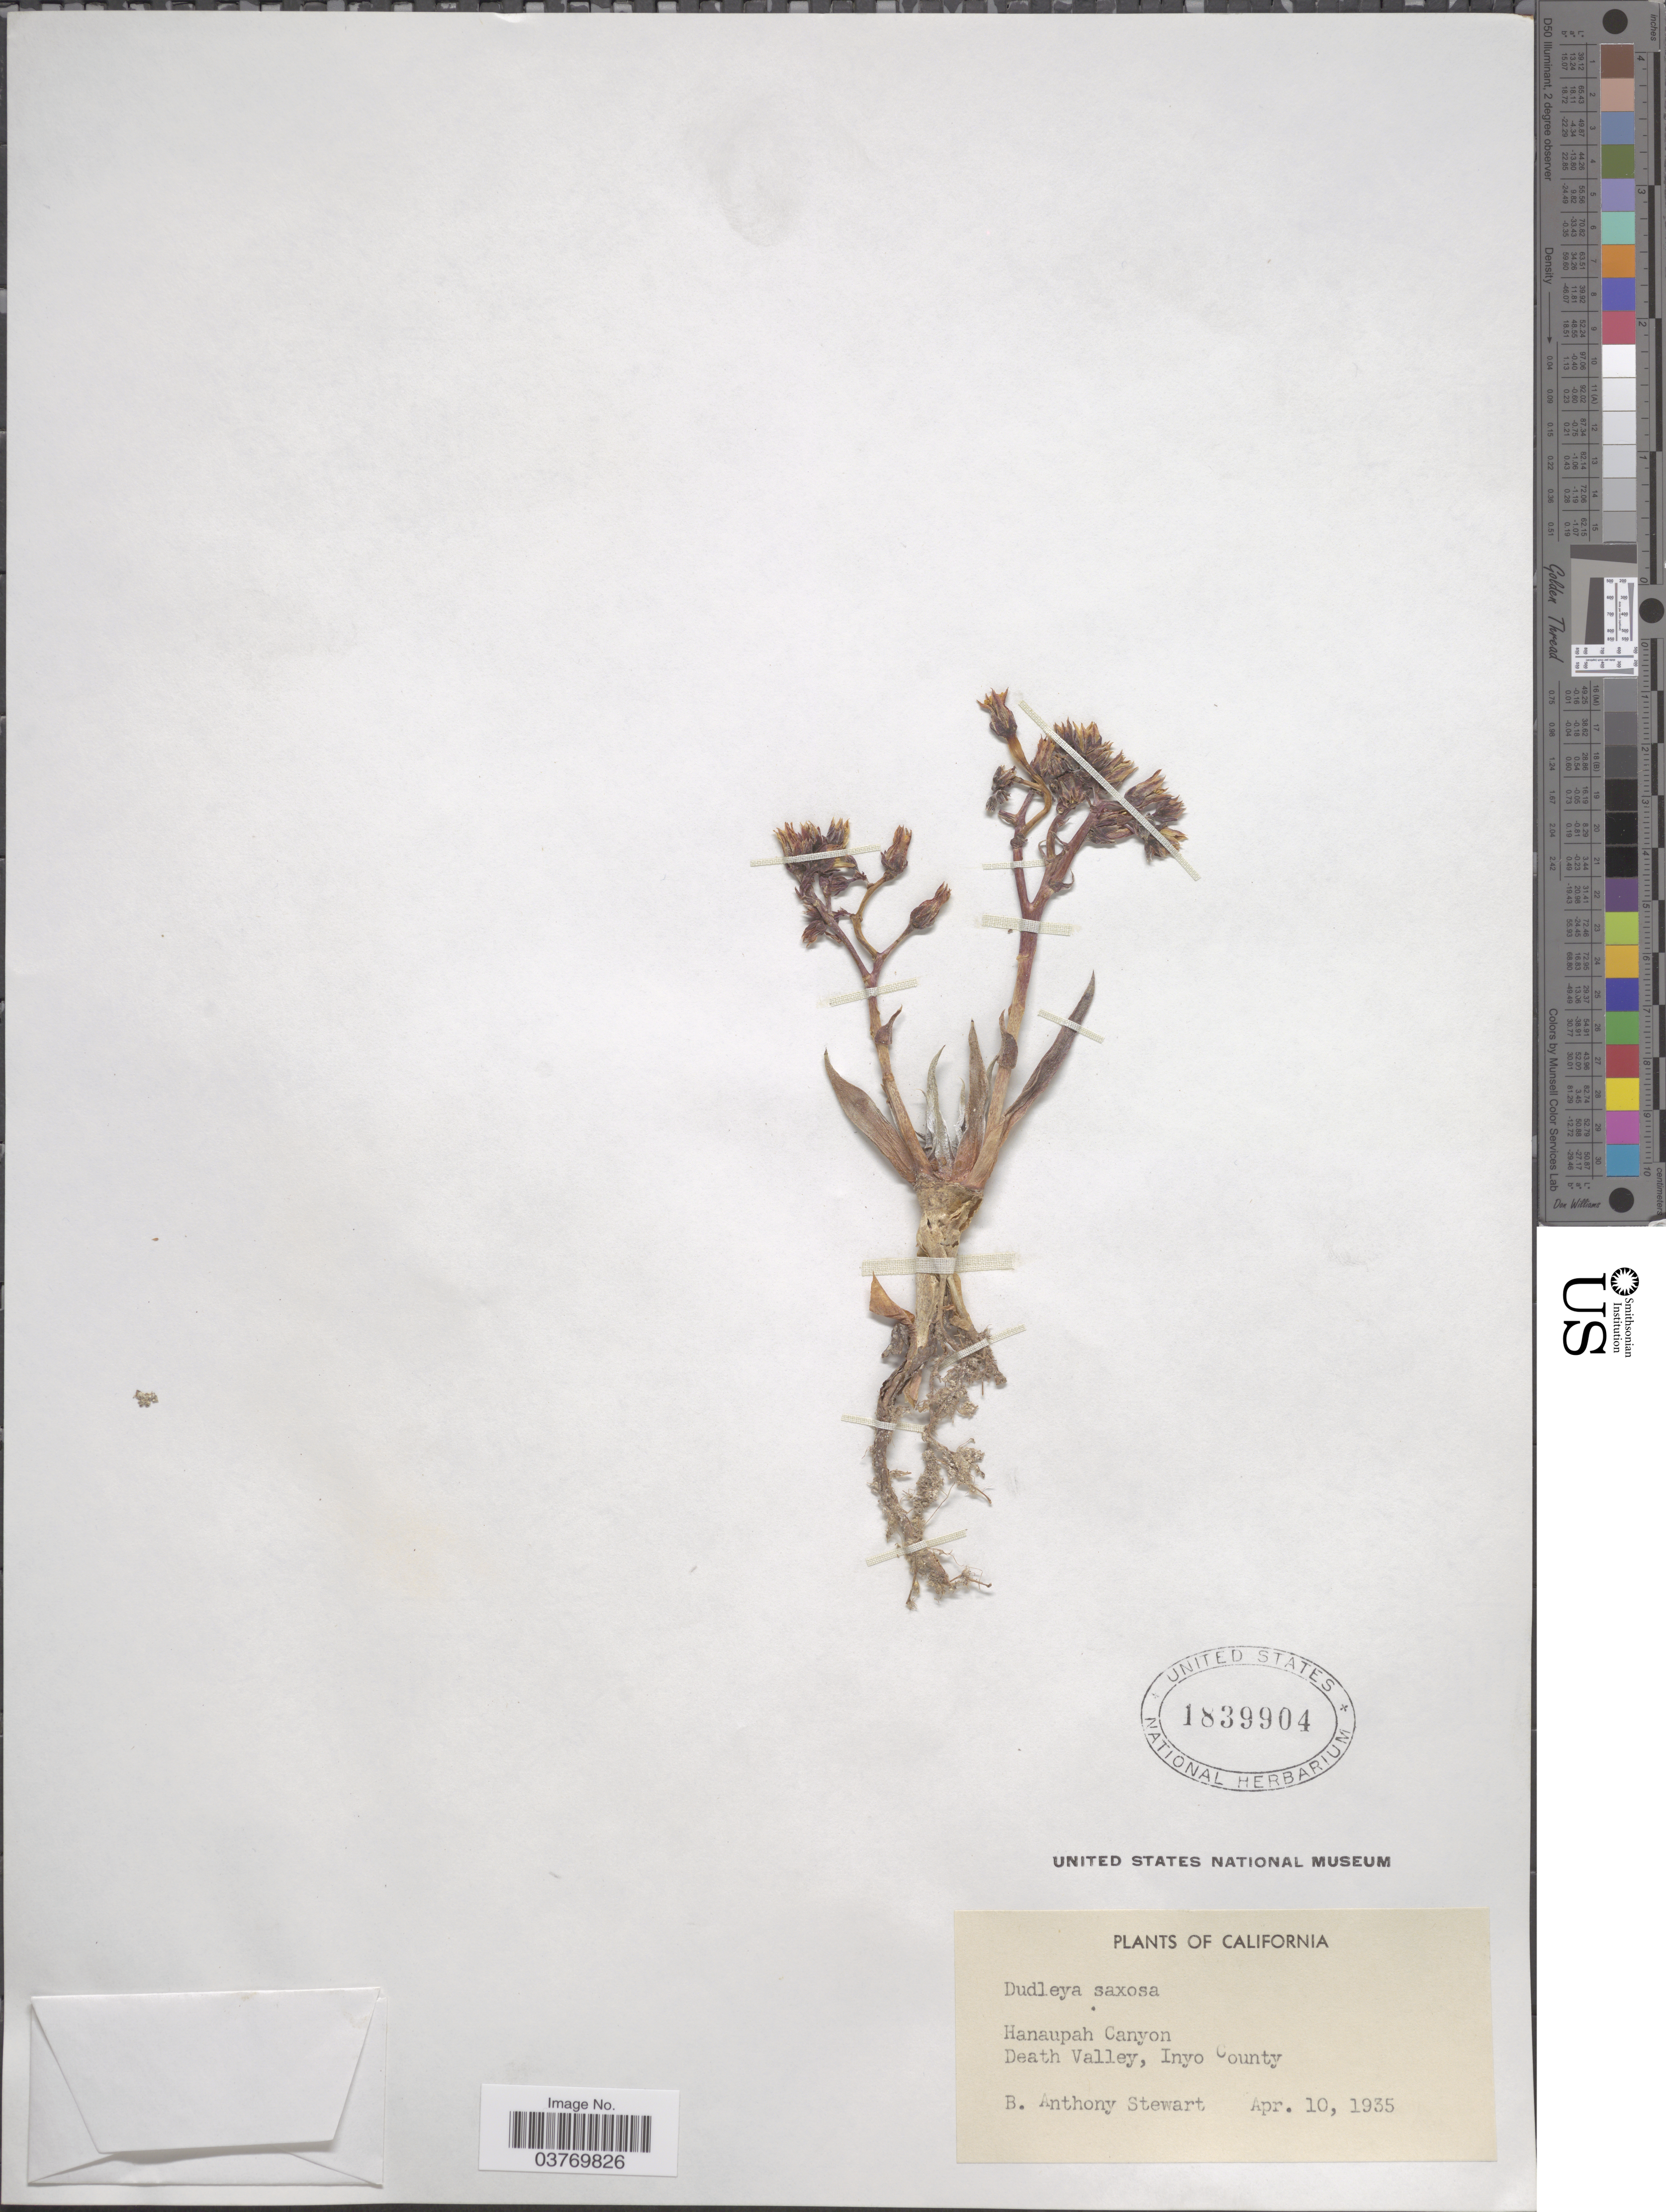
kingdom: Plantae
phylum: Tracheophyta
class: Magnoliopsida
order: Saxifragales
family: Crassulaceae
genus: Dudleya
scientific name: Dudleya saxosa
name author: (M.E. Jones) Britton & Rose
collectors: B. Stewart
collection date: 1935-04-10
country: United States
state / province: California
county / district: Inyo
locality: Hanaupah Canyon, Death Valley, Inyo County.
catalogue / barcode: US 1839904